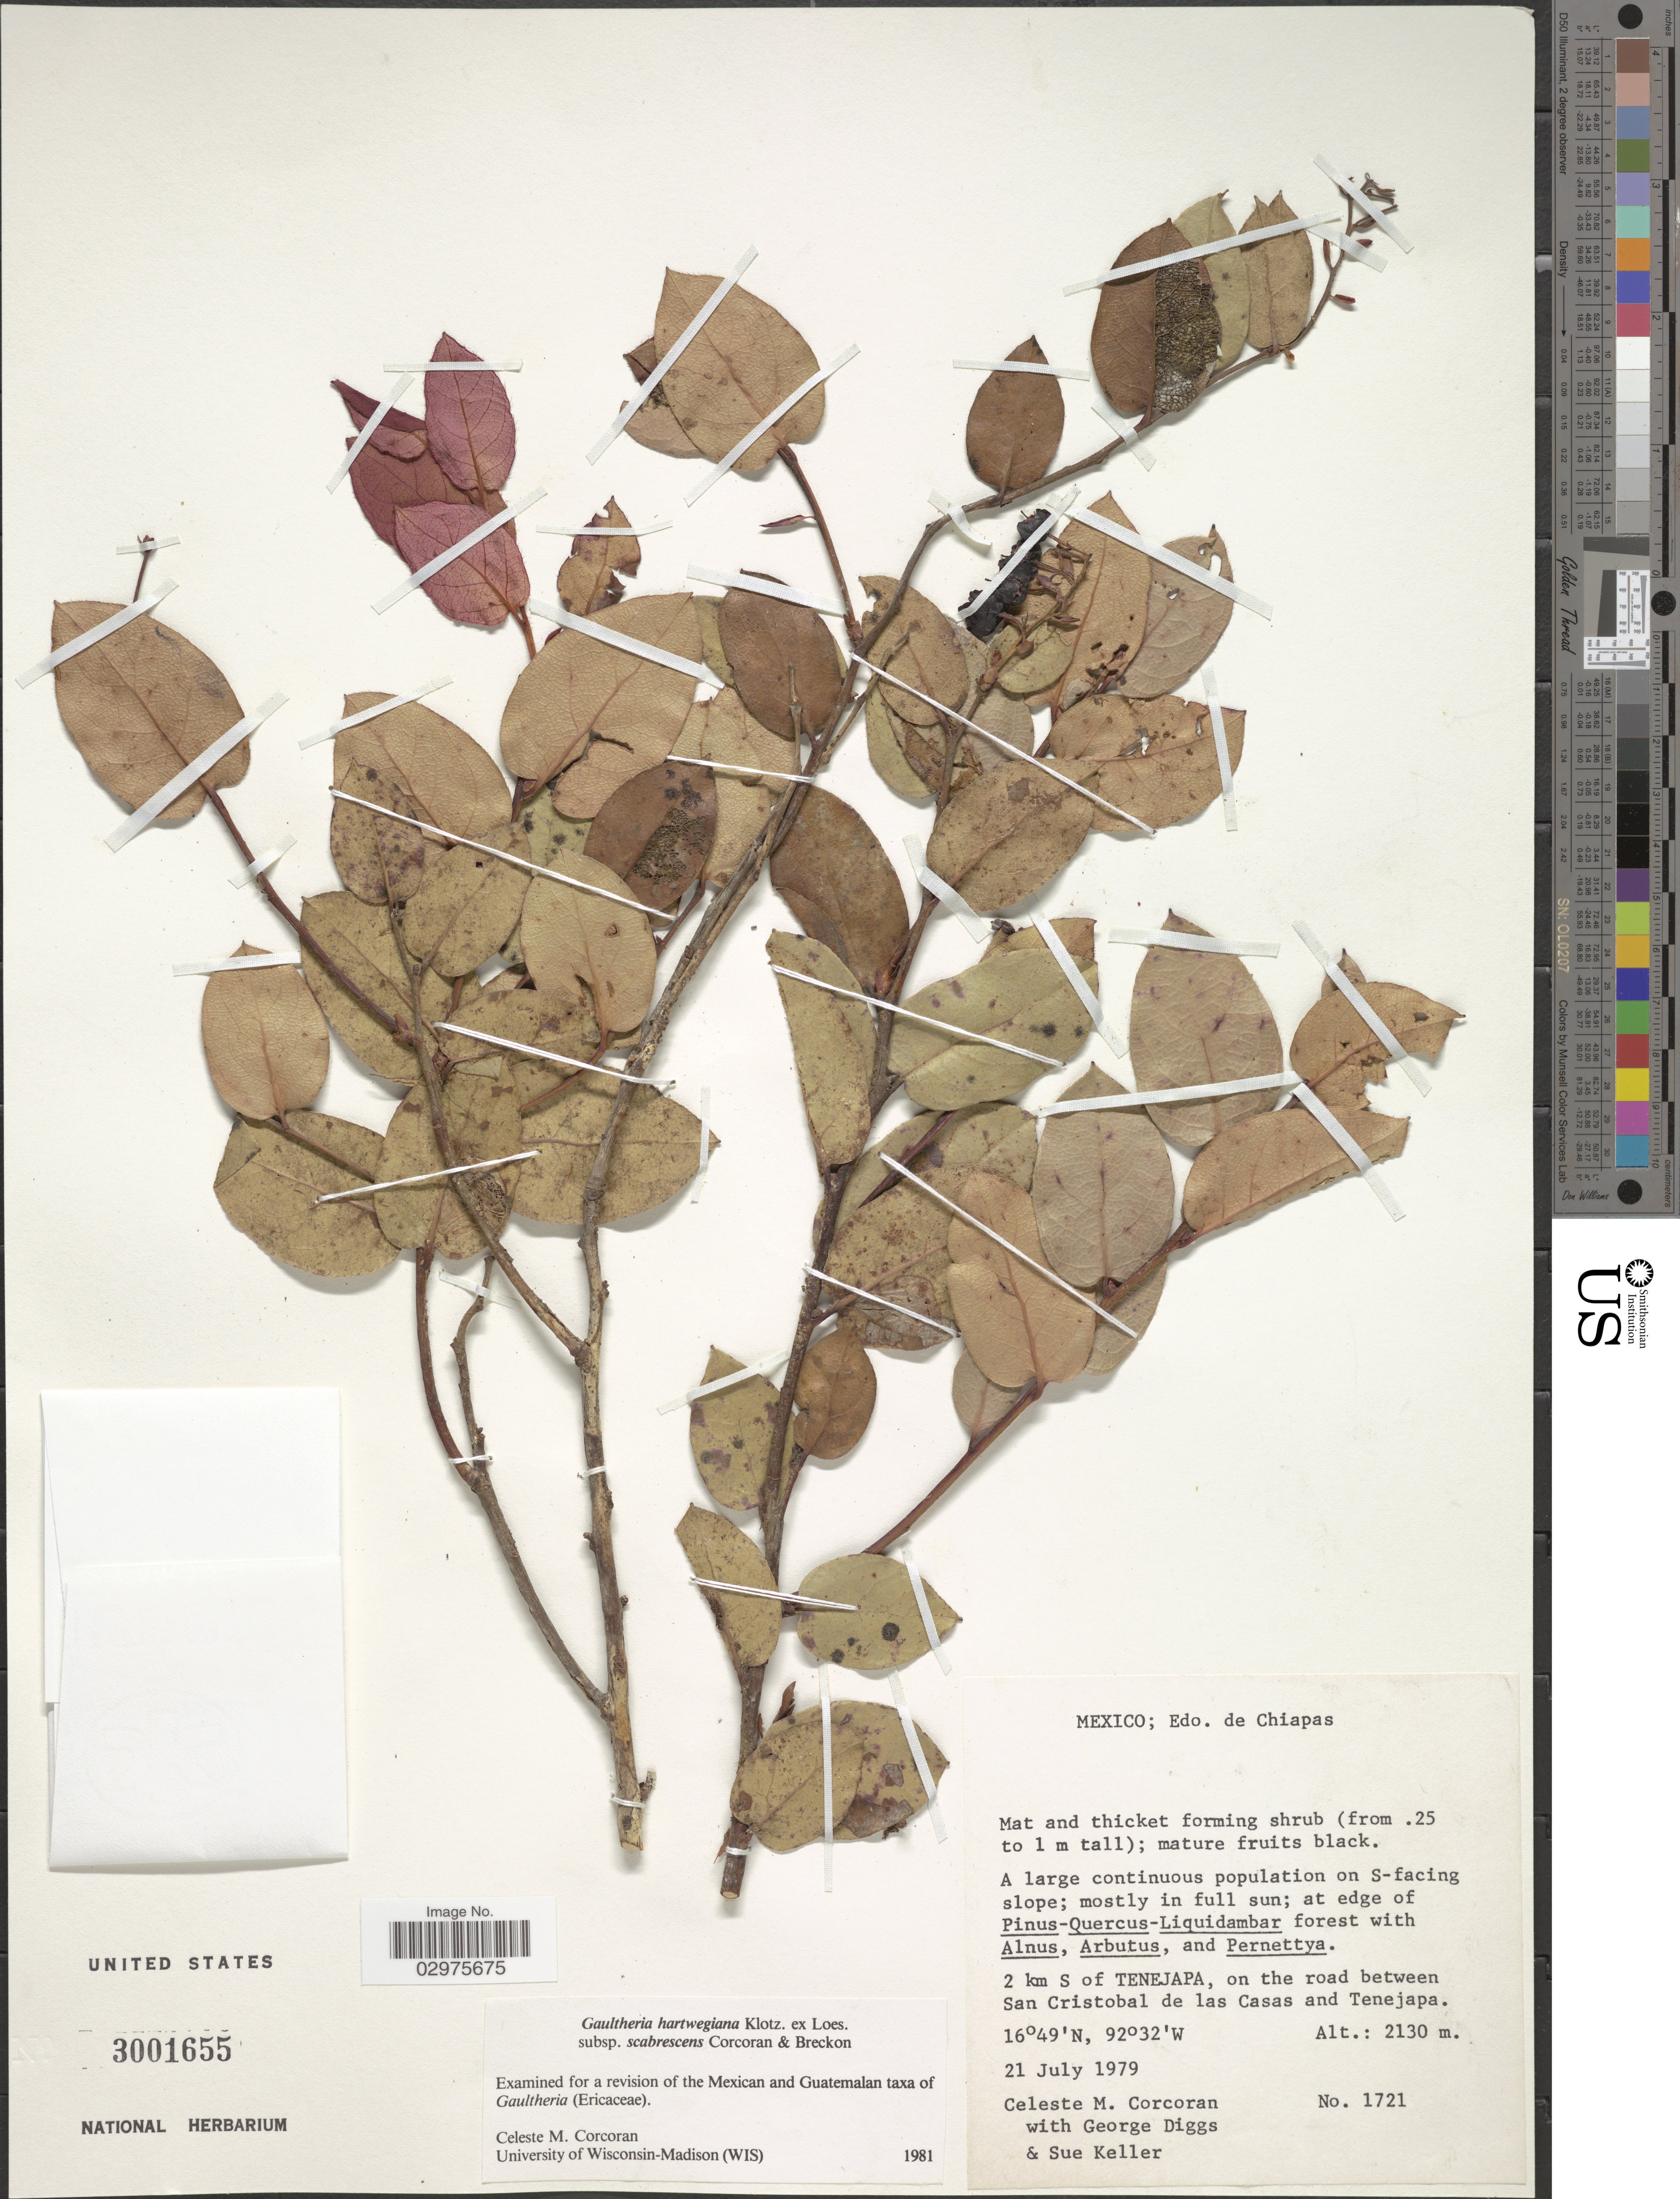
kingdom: Plantae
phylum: Tracheophyta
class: Magnoliopsida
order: Ericales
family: Ericaceae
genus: Gaultheria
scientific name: Gaultheria hartwegiana subsp. scabrescens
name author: Corcoran & Breckon ex Luteyn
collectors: C. Corcoran, G. Diggs & S. Keller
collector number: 1721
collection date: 1979-07-21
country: Mexico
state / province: Chiapas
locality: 2 km S of Tenejapa, on the road between San Cristobal de las Casas and Tenejapa.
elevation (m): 2130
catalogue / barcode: US 3001655